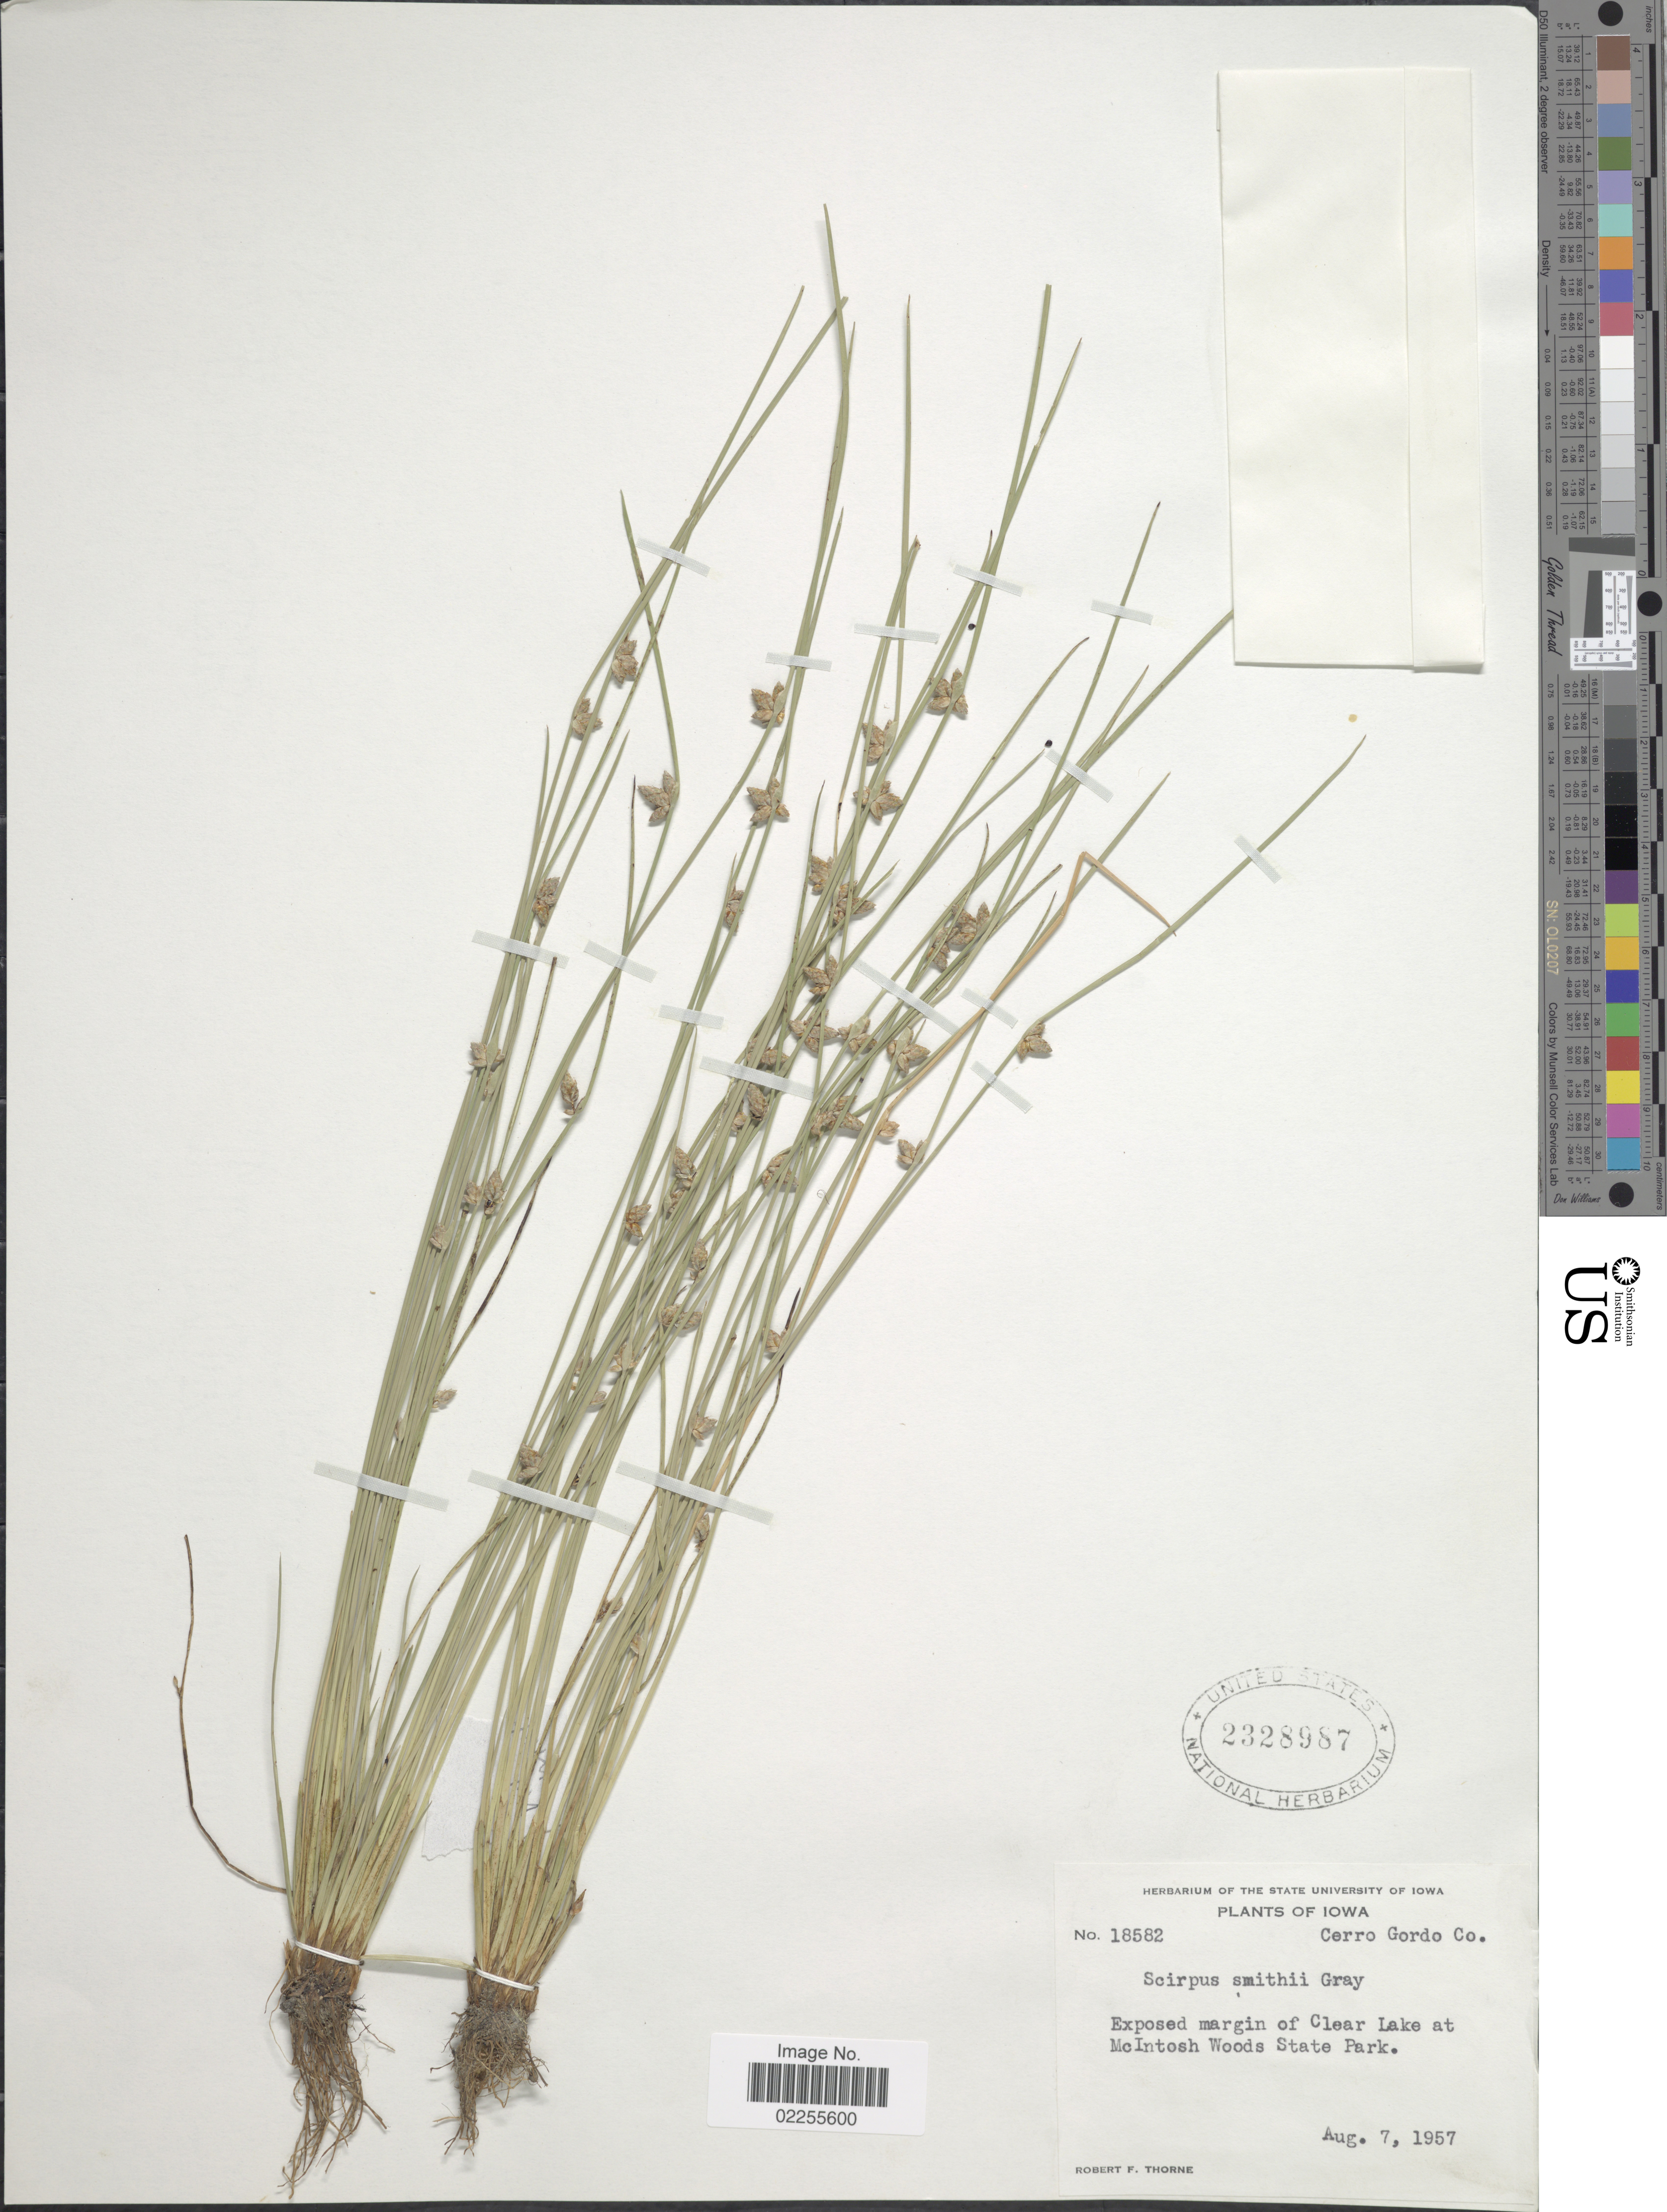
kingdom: Plantae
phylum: Tracheophyta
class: Liliopsida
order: Poales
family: Cyperaceae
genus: Schoenoplectus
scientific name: Schoenoplectus smithii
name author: (A. Gray) Soják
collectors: R. F. Thorne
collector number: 18582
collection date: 1957-08-07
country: United States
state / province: Iowa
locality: Cerro Gordo Co., exposed margin of Clear Lake at McIntosh Woods State Park.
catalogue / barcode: US 2328987